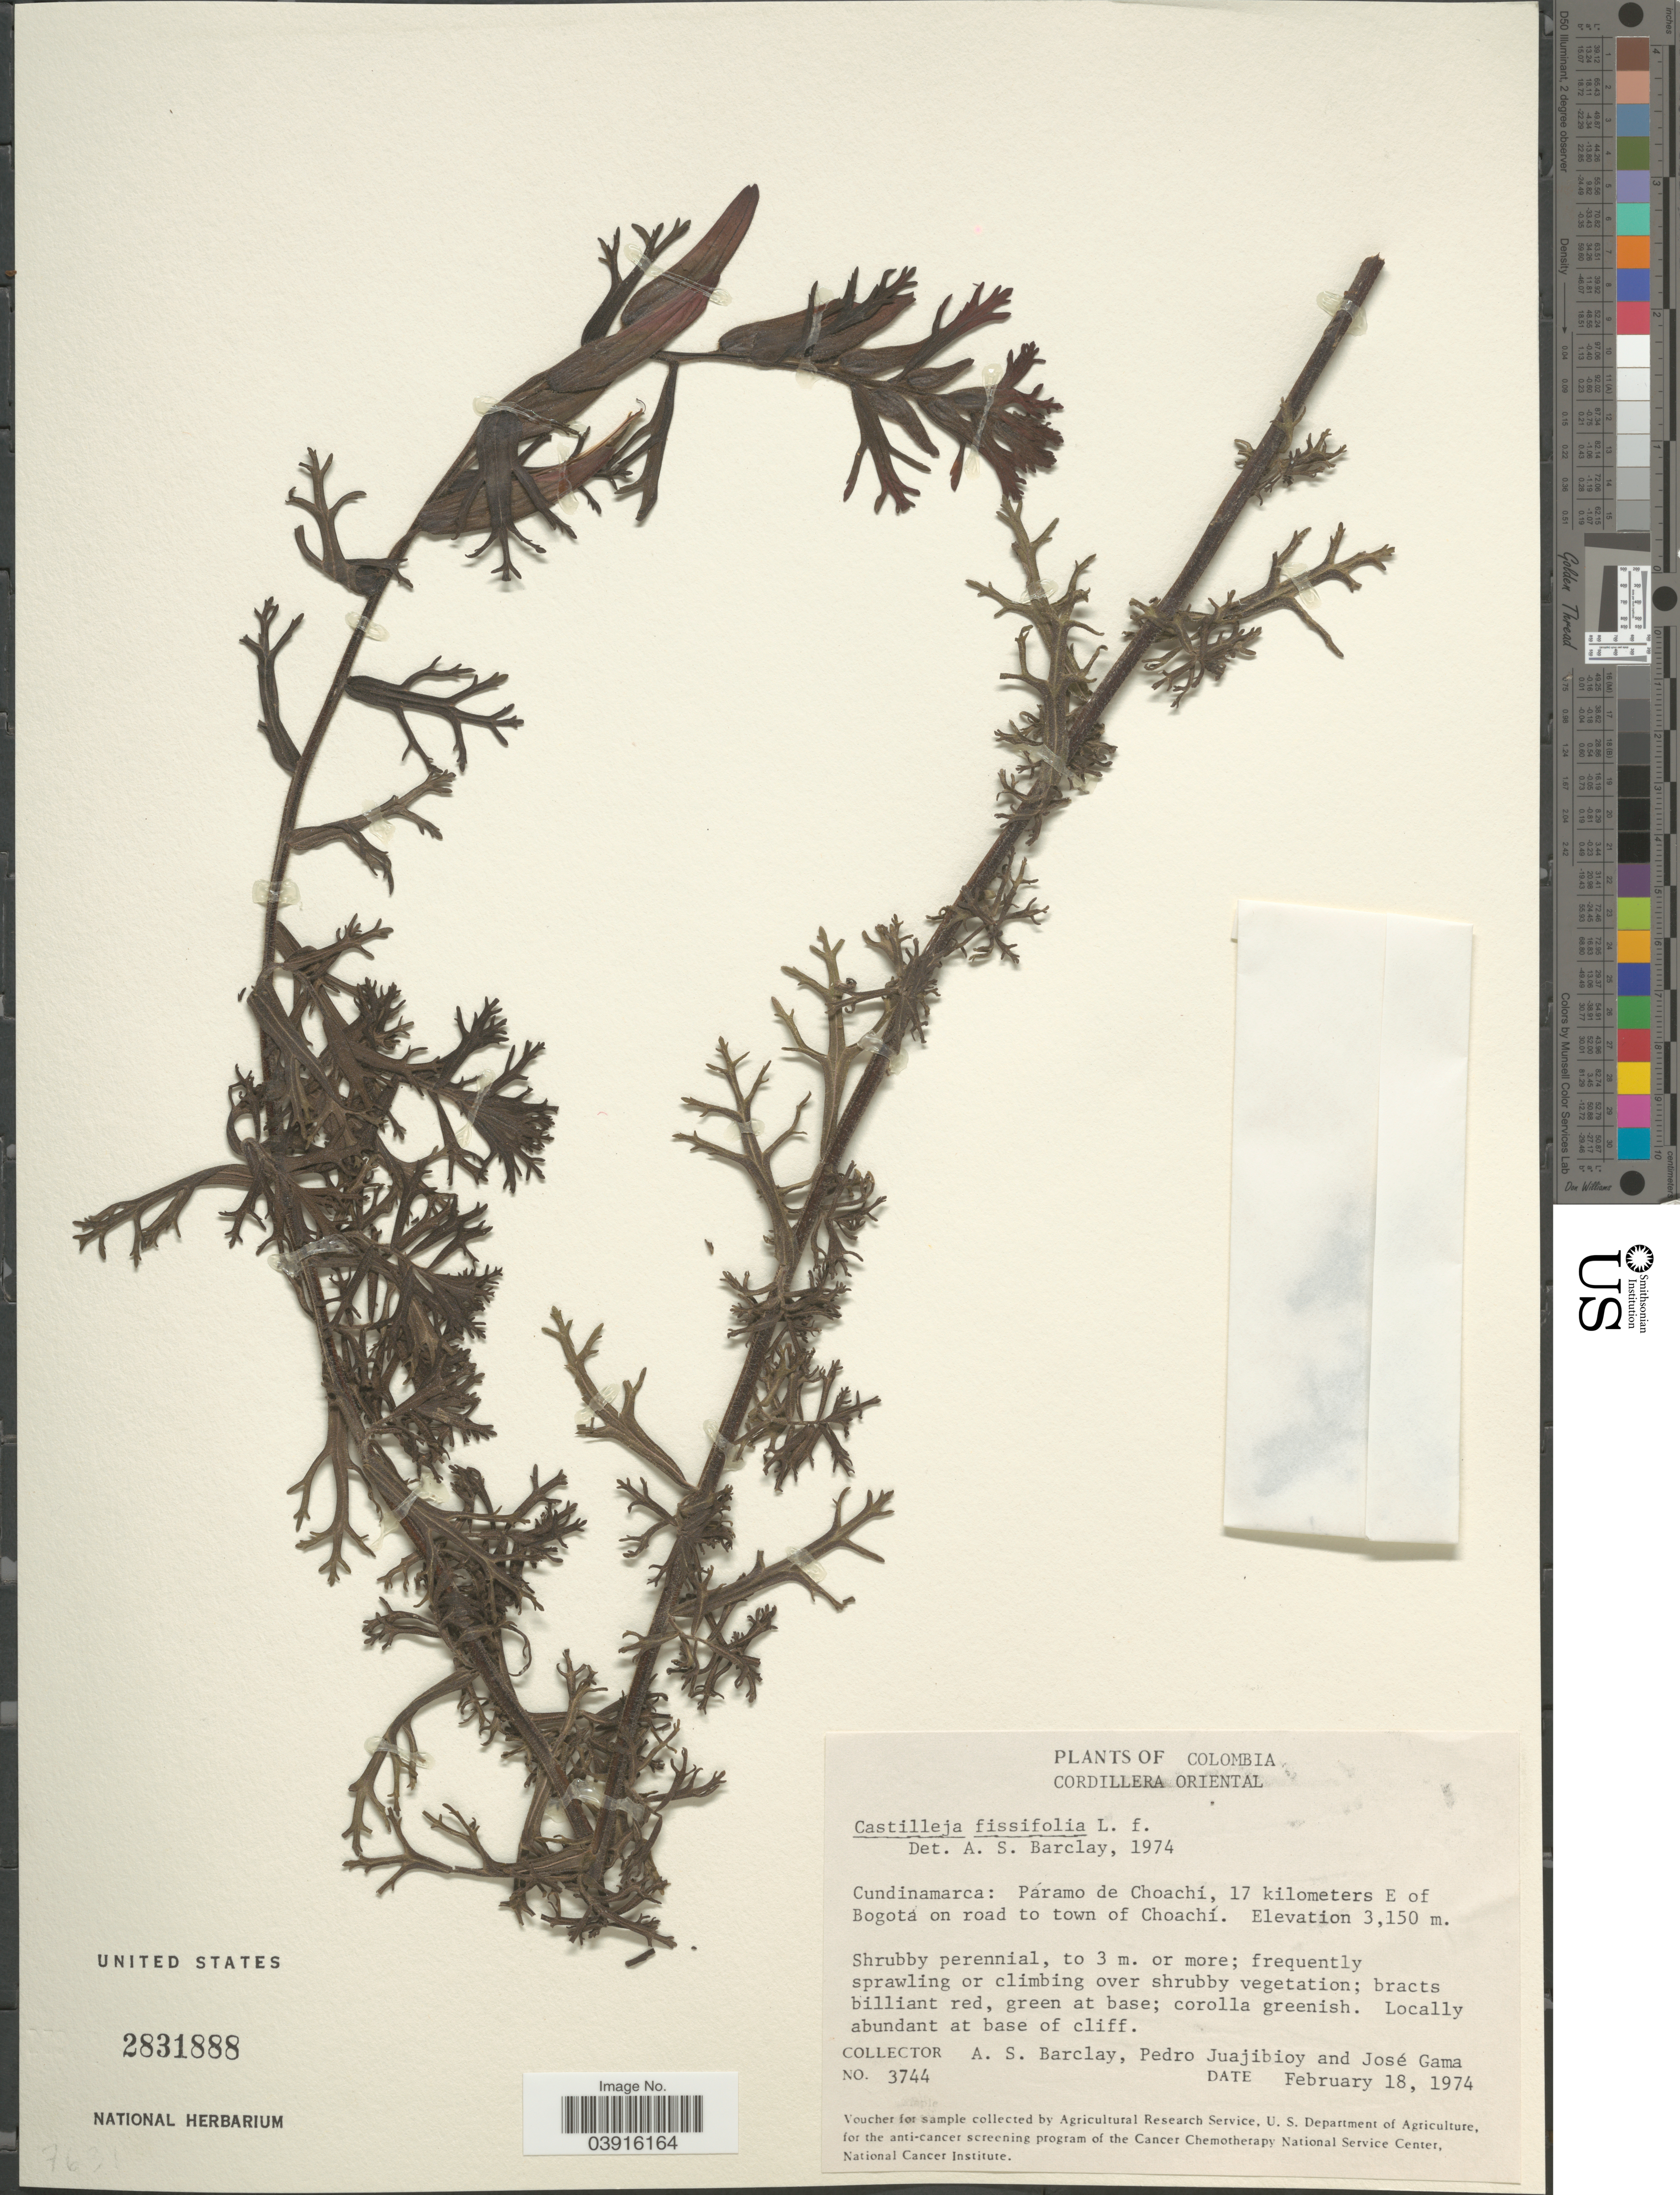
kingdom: Plantae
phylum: Tracheophyta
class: Magnoliopsida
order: Lamiales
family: Orobanchaceae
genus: Castilleja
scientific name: Castilleja fissifolia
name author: L. f.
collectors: A. S. Barclay, P. Juajibioy & J. Gama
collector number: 3744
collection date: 1974-02-18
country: Colombia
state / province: Cundinamarca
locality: Cordillera Oriental. Paramo de Choachi, 17 kilometers E of Bogota on road to town of Choachi.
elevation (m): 3150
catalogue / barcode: US 2831888